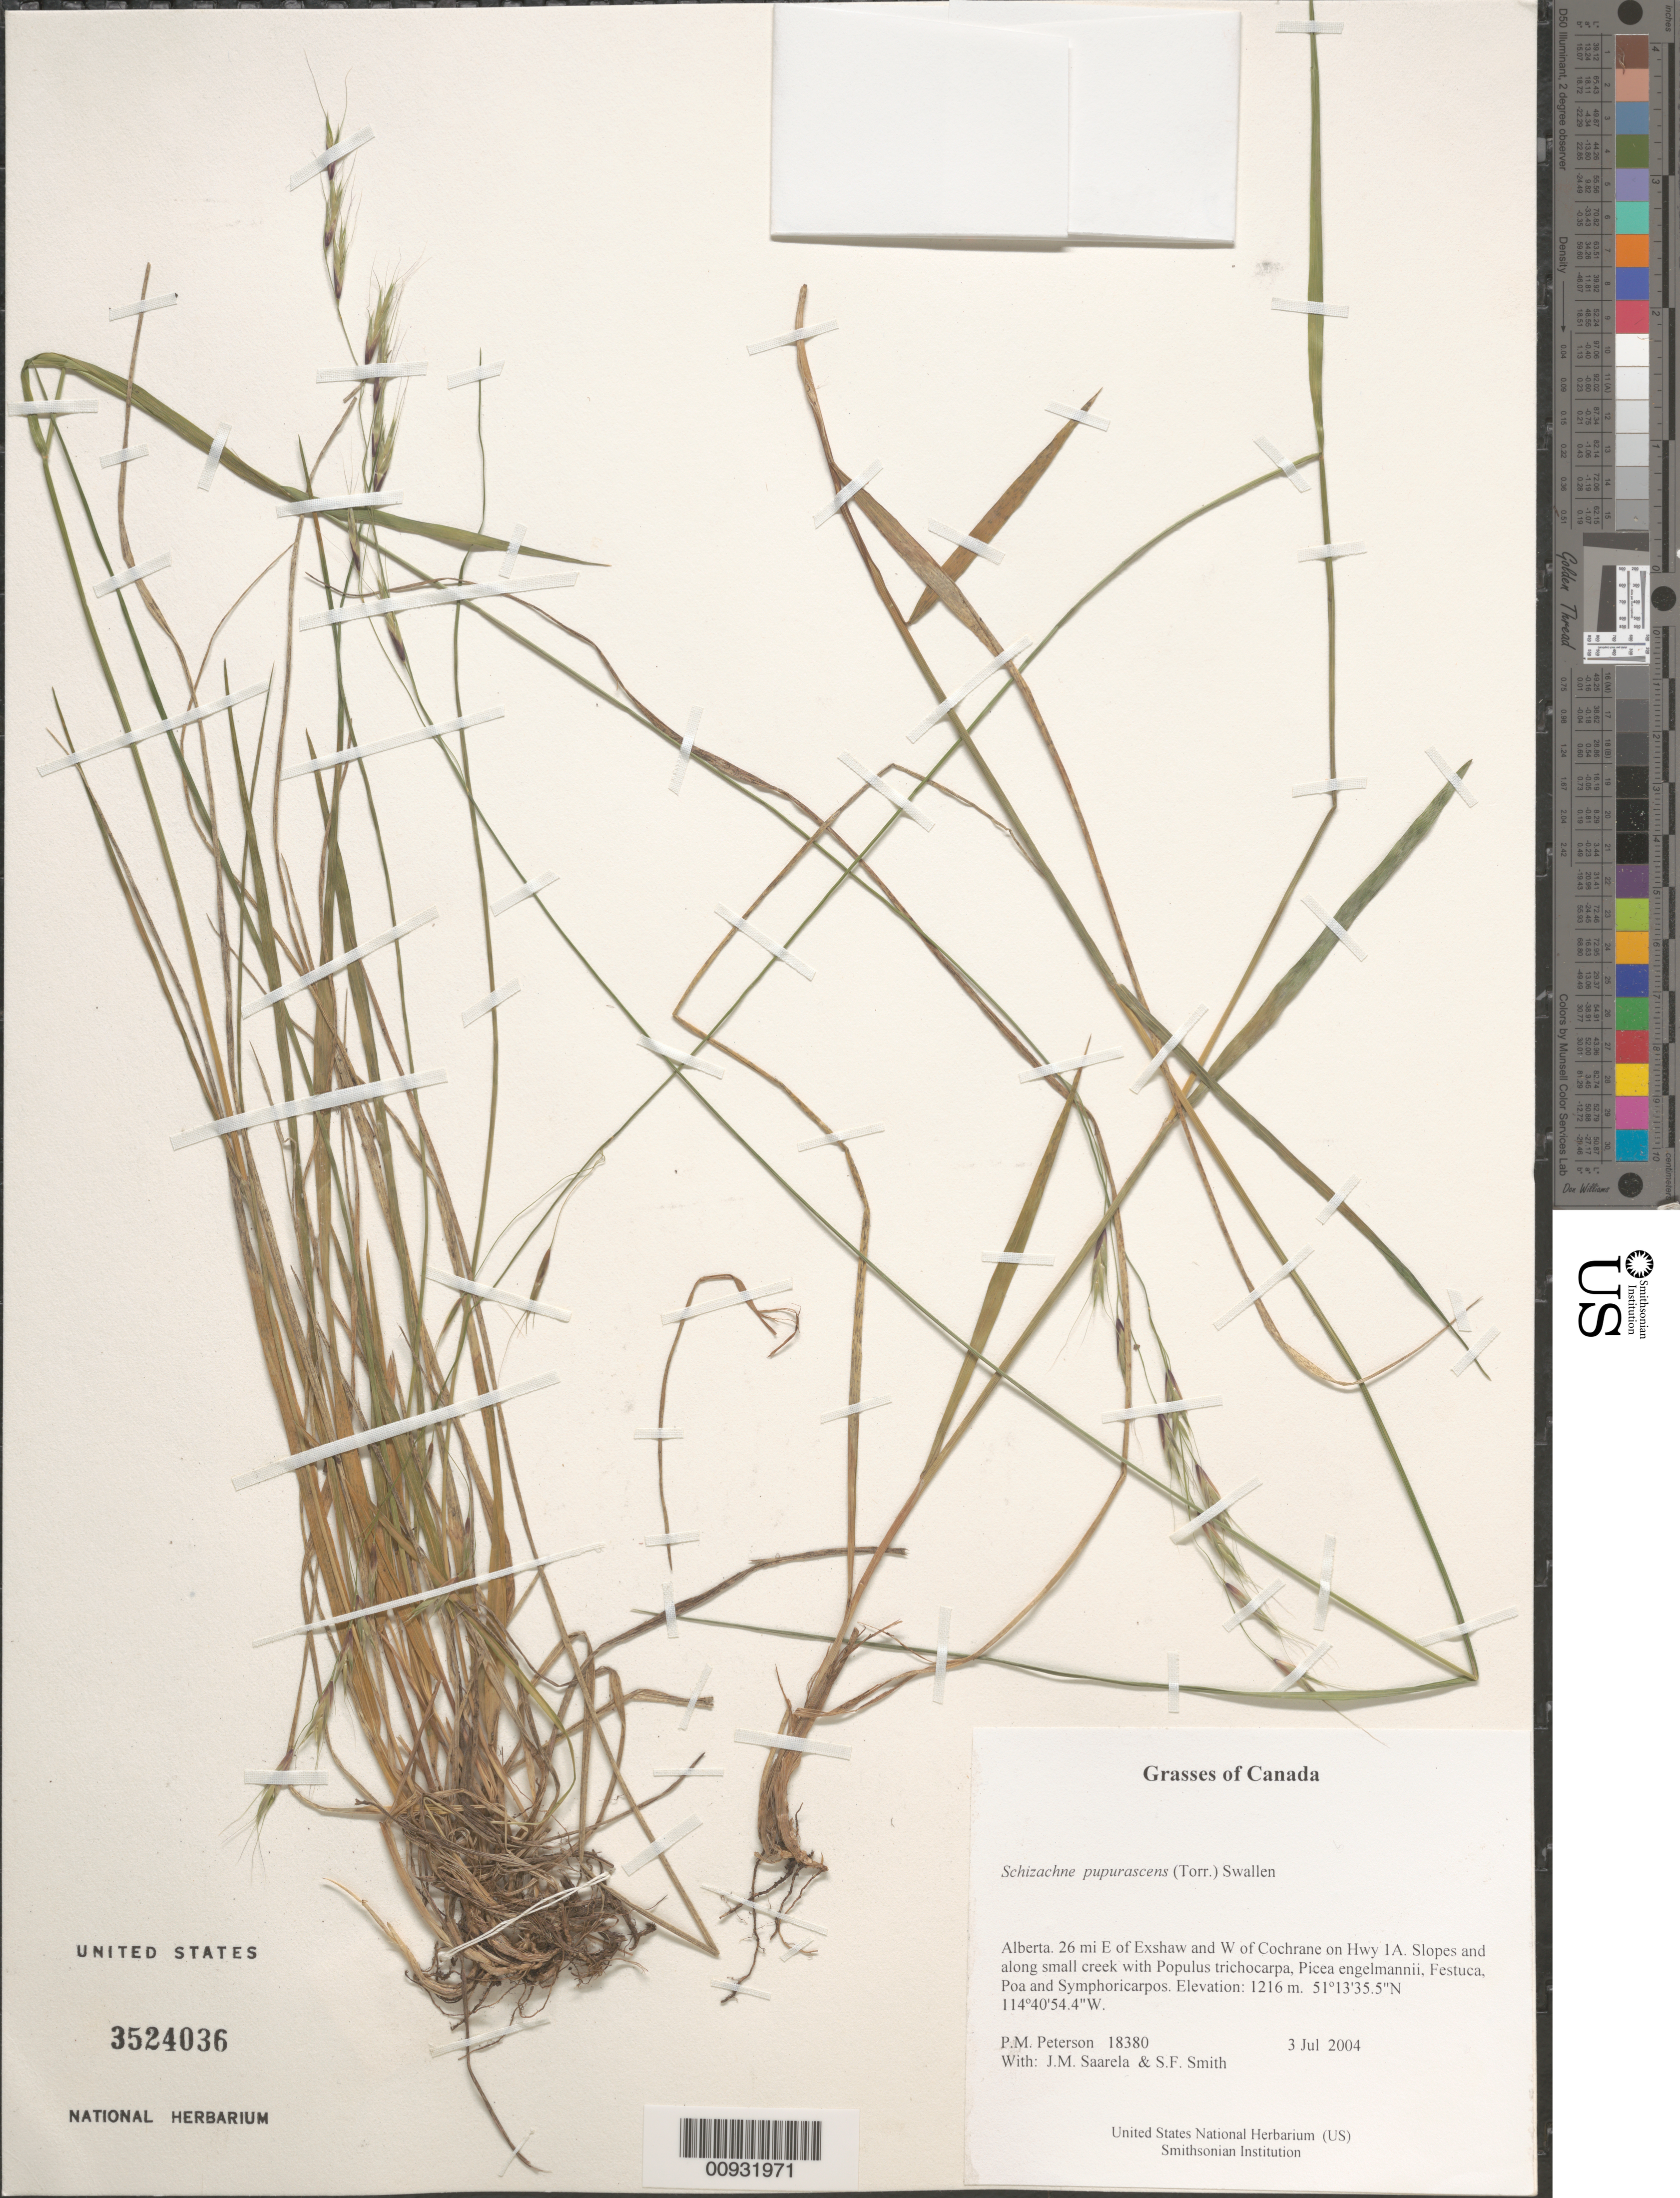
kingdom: Plantae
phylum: Tracheophyta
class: Liliopsida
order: Poales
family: Poaceae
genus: Schizachne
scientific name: Schizachne purpurascens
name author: (Torr.) Swallen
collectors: P. M. Peterson, J. Saarela & S.F. Smith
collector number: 18380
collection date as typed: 03 Jul 2004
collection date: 2004-07-03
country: Canada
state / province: Alberta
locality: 26 mi E of Exshaw and W of Cochrane on Hwy 1A. Slopes and along small creek with Populus trichocarpa, Picea engelmannii, Festuca, Poa and Symphoricarpos.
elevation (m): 1216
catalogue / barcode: US 3524036